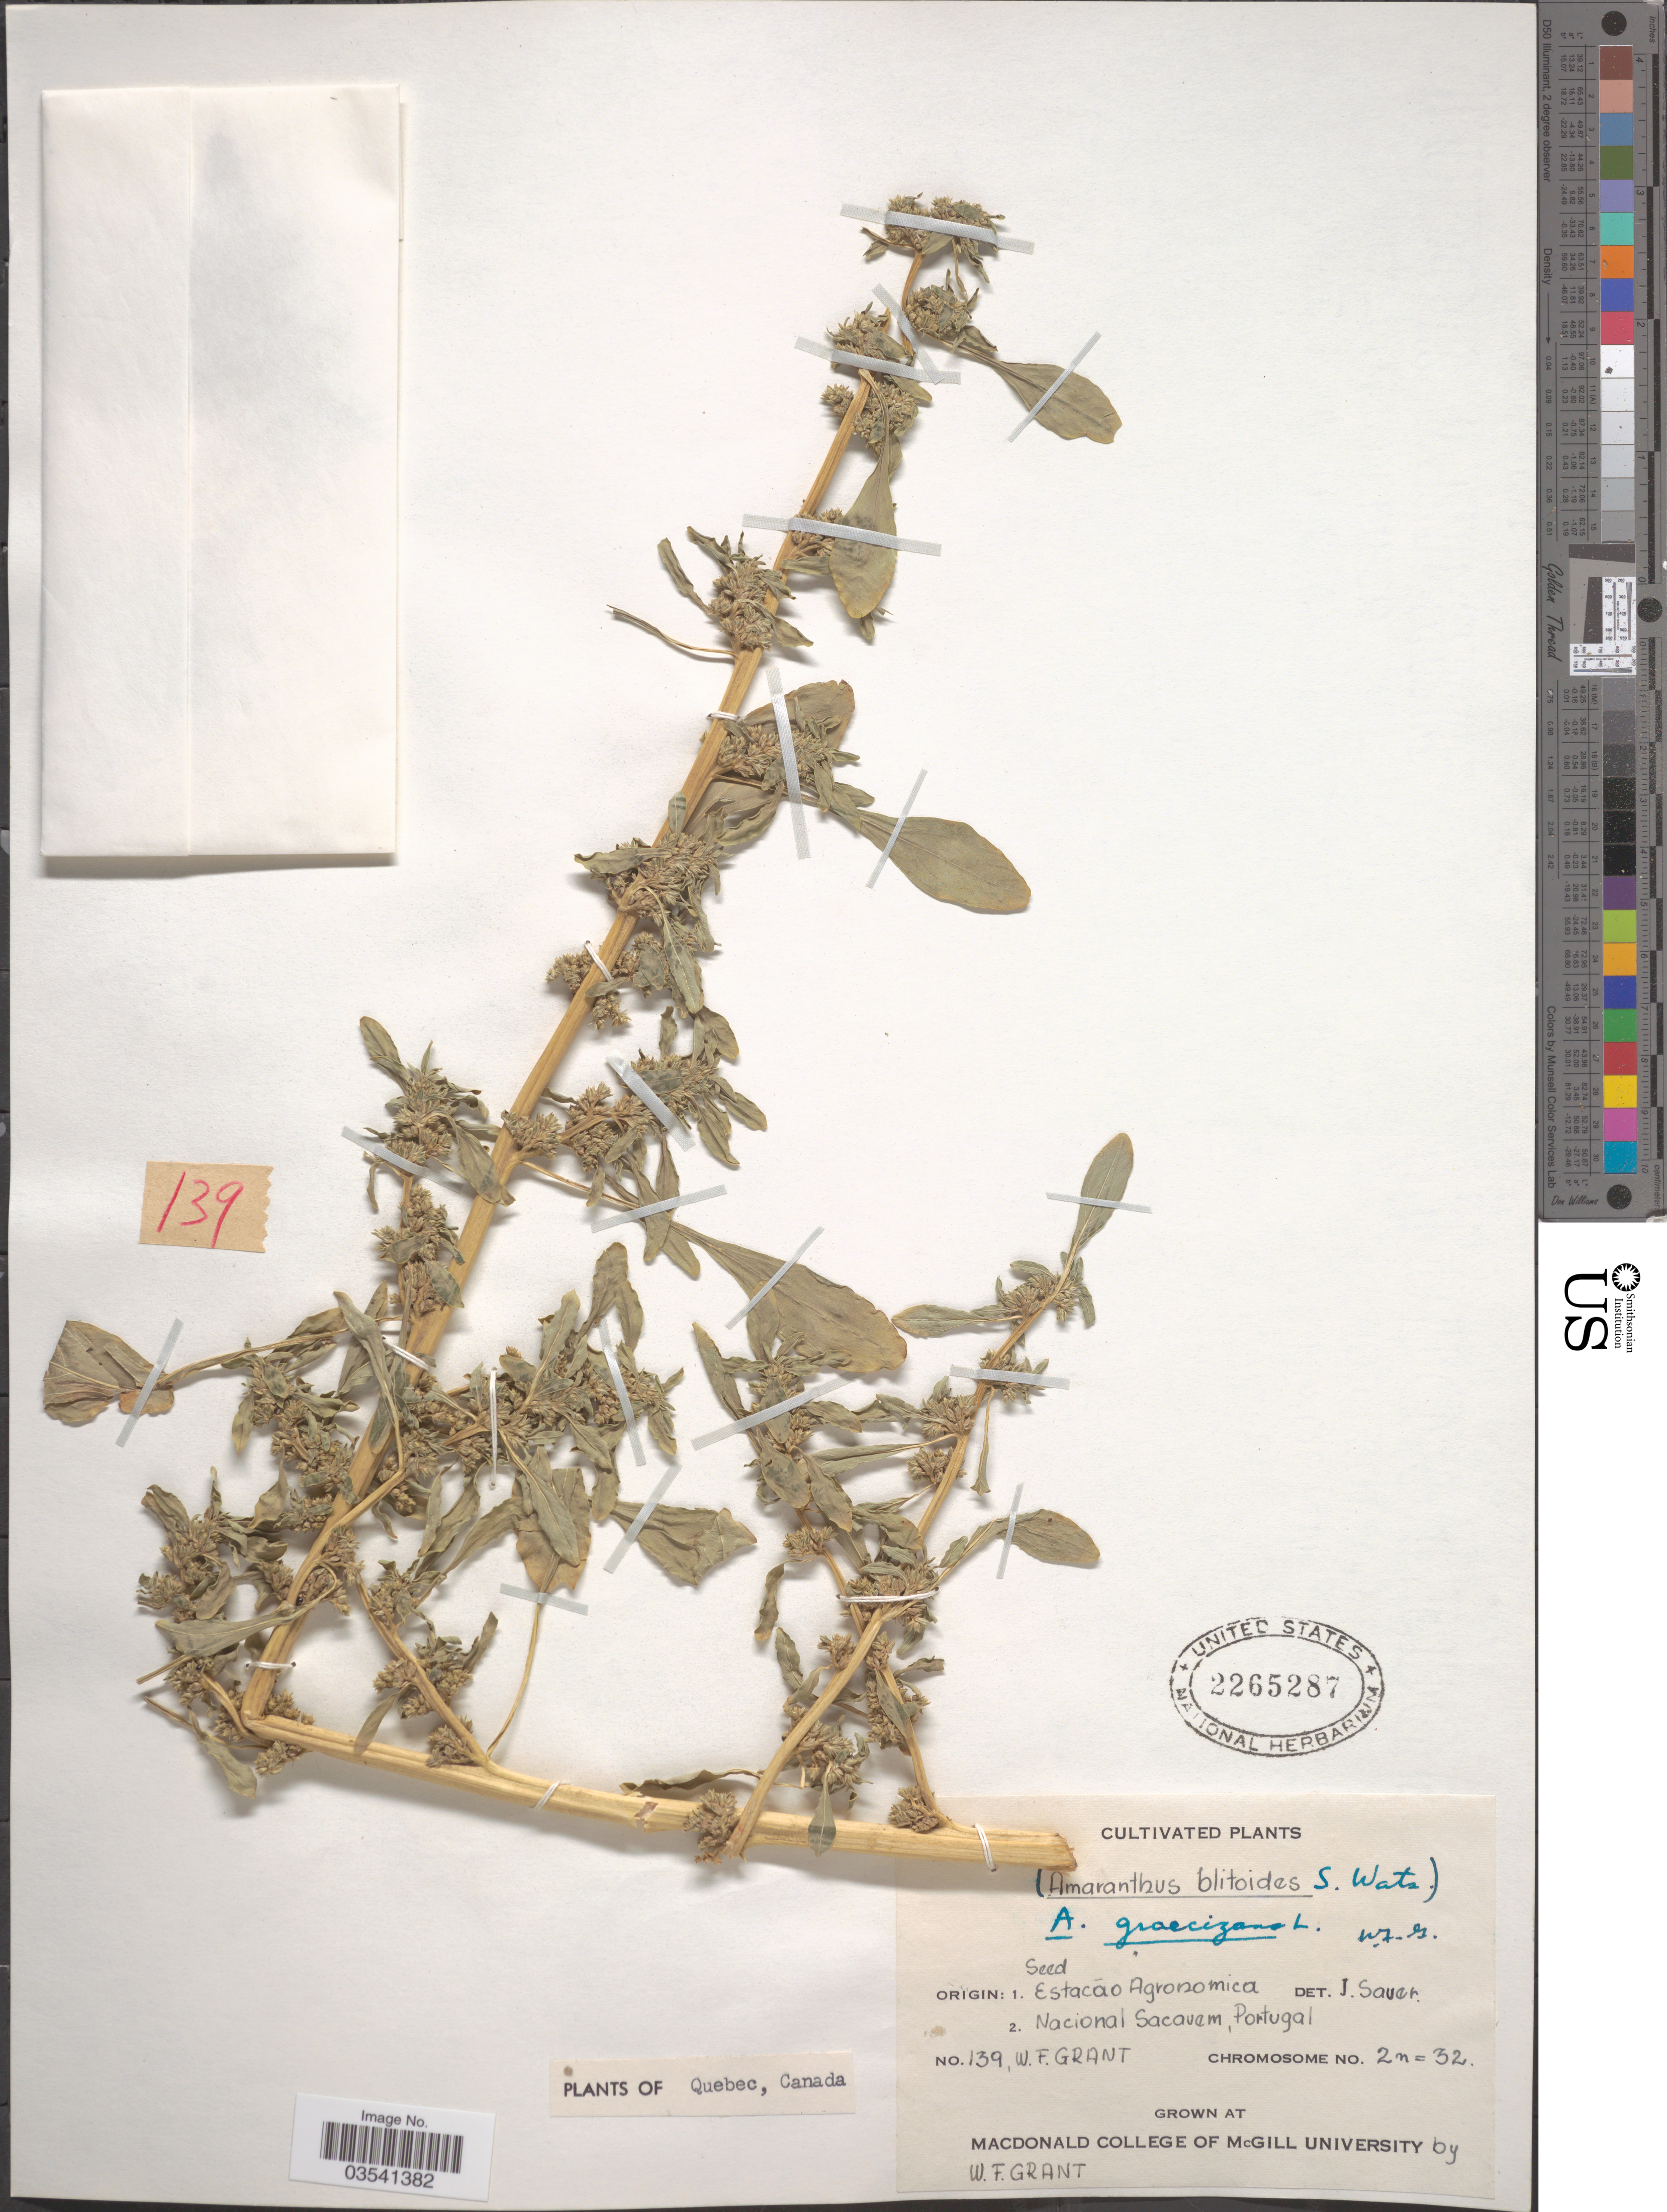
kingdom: Plantae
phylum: Tracheophyta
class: Magnoliopsida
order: Caryophyllales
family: Amaranthaceae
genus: Amaranthus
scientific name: Amaranthus graecizans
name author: L.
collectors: W. Grant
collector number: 139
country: Canada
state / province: Quebec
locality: Grown at MacDonald College of McGill University.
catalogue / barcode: US 2265287